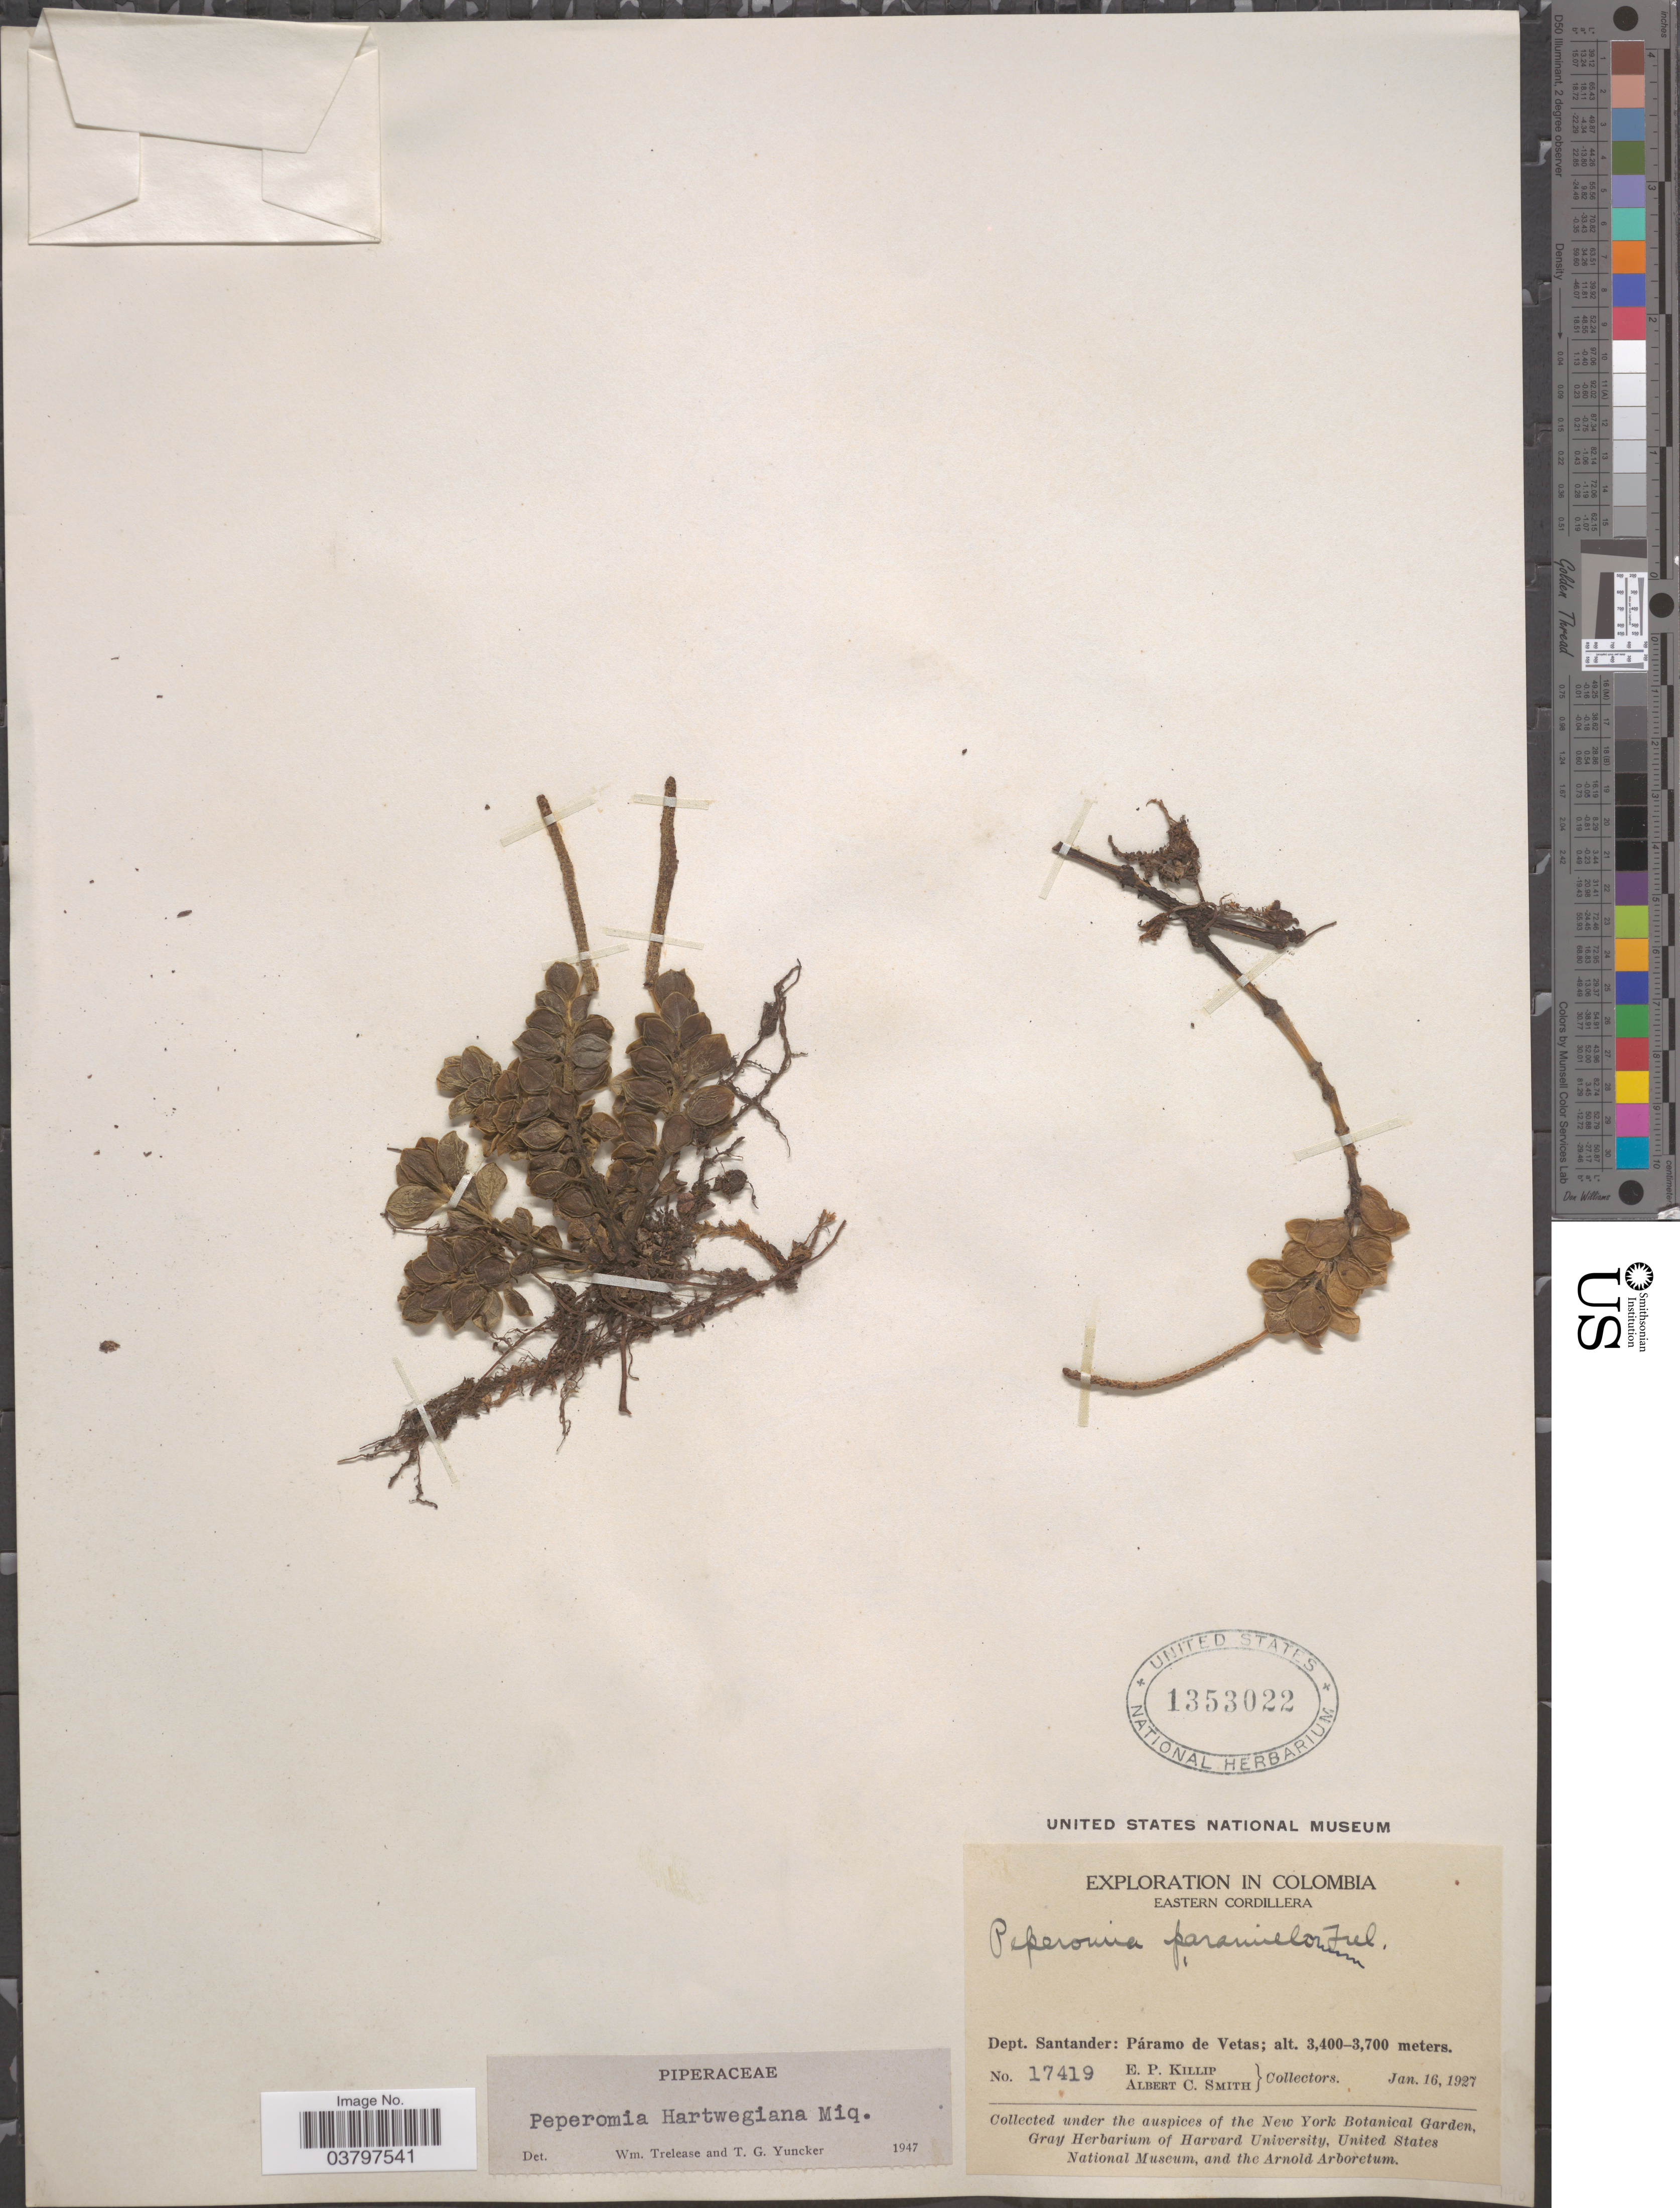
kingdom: Plantae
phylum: Tracheophyta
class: Magnoliopsida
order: Piperales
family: Piperaceae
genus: Peperomia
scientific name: Peperomia hartwegiana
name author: Miq.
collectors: E. P. Killip & A. C. Smith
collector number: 17419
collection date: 1927-01-16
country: Colombia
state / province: Santander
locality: Eastern Cordillera. Dept. Santander: Páramo de Vetas.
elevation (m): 3400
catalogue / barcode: US 1353022